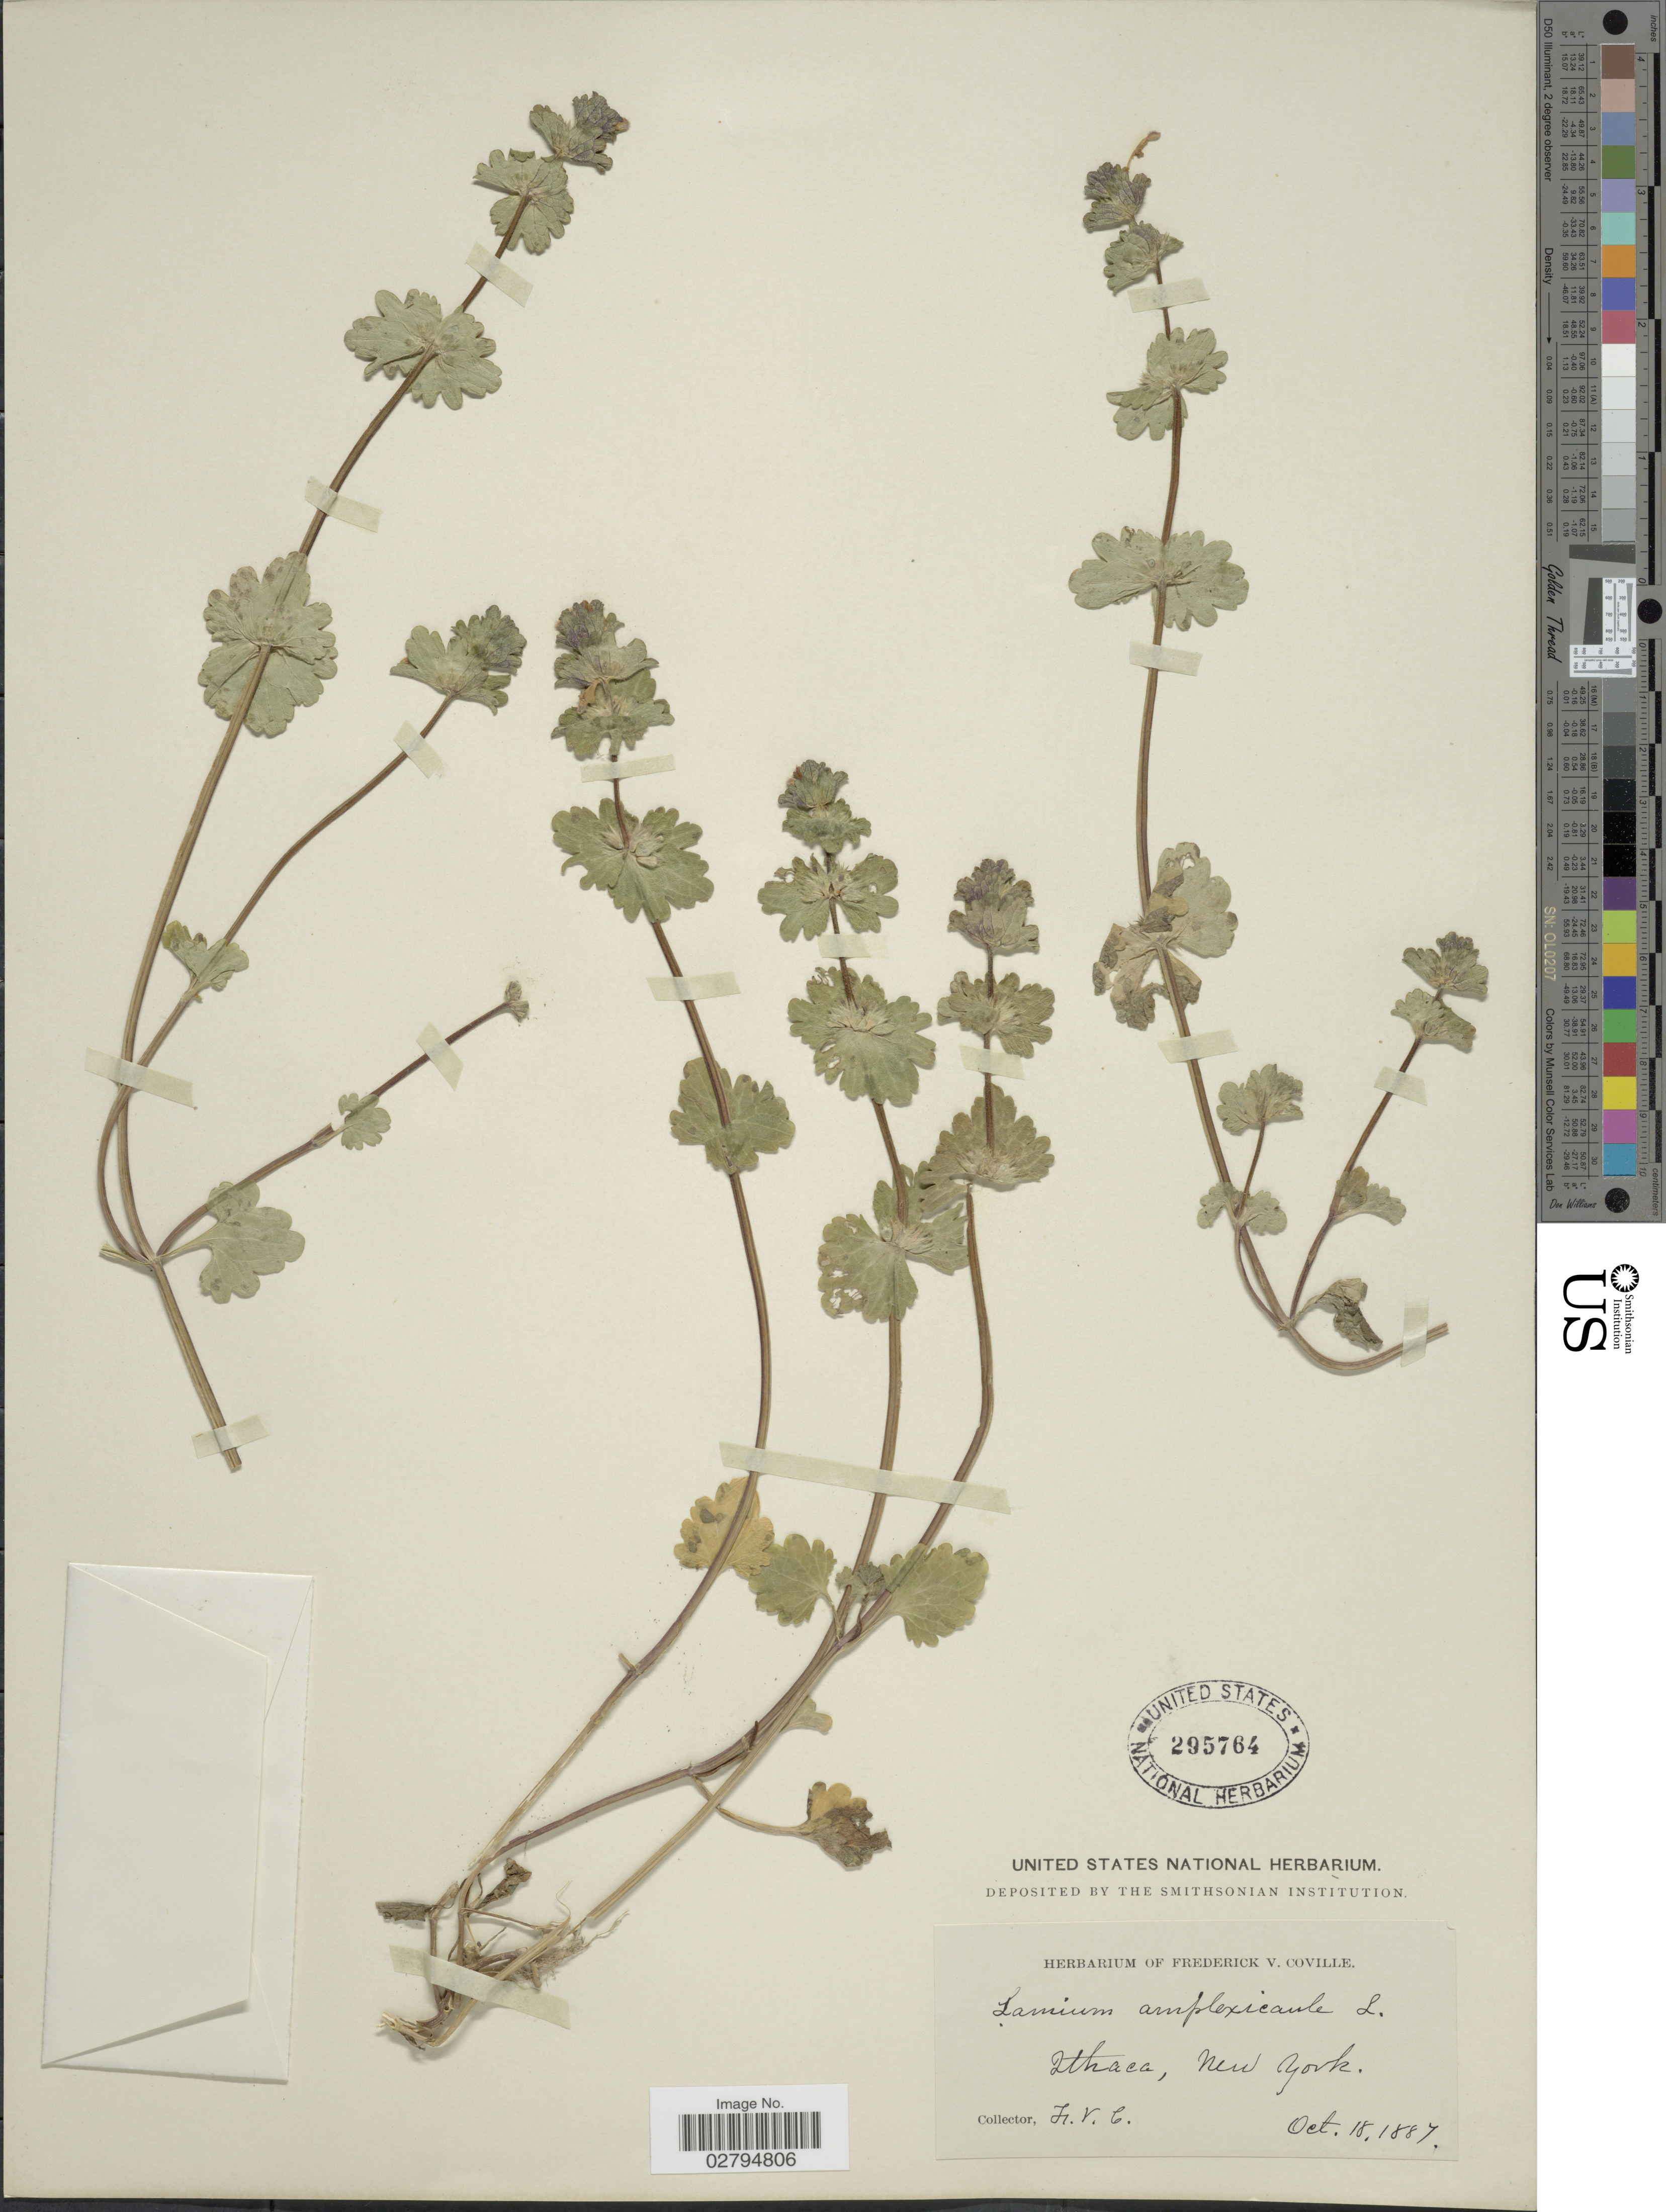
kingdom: Plantae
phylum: Tracheophyta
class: Magnoliopsida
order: Lamiales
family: Lamiaceae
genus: Lamium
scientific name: Lamium amplexicaule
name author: L.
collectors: F. V. Coville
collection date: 1887-10-18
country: United States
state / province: New York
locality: Ithaca.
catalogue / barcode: US 295764